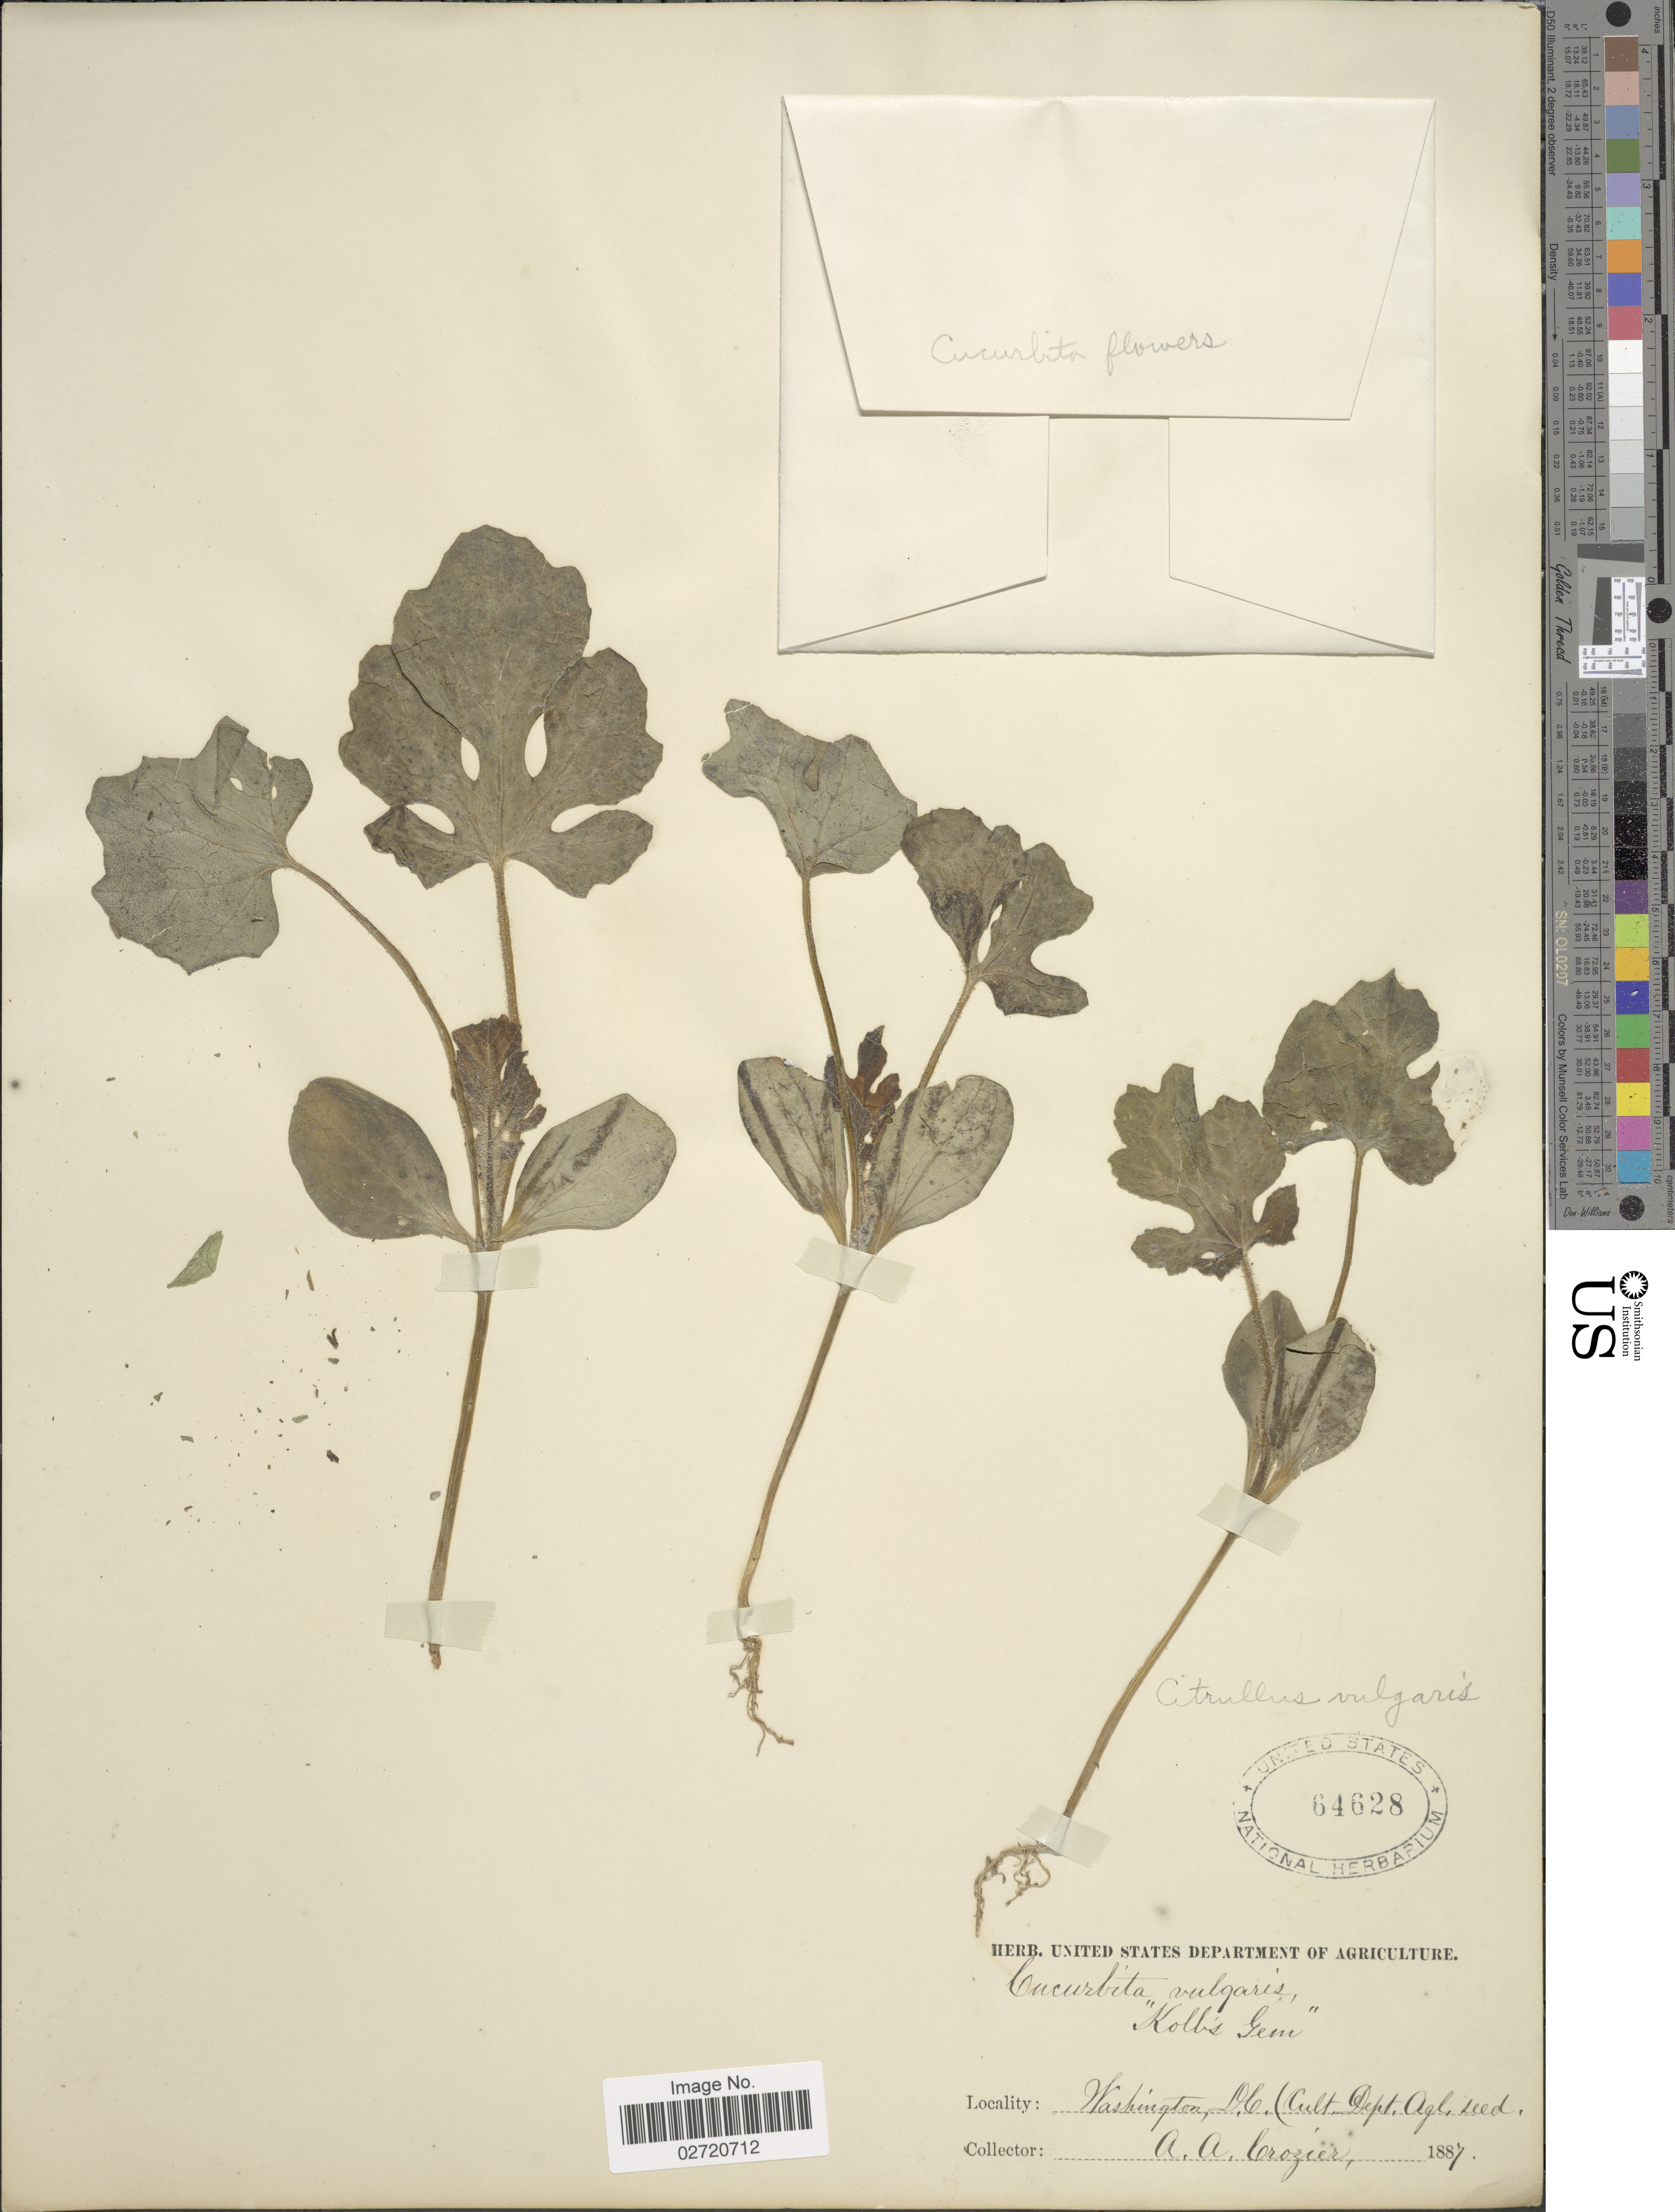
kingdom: Plantae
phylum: Tracheophyta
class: Magnoliopsida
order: Cucurbitales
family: Cucurbitaceae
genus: Citrullus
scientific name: Citrullus lanatus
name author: (Thunb.) Matsum. & Nakai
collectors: A. Crozier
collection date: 1887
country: United States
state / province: District of Columbia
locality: Washington DC ( Cult. Dept. Agl. seed)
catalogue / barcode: US 64628